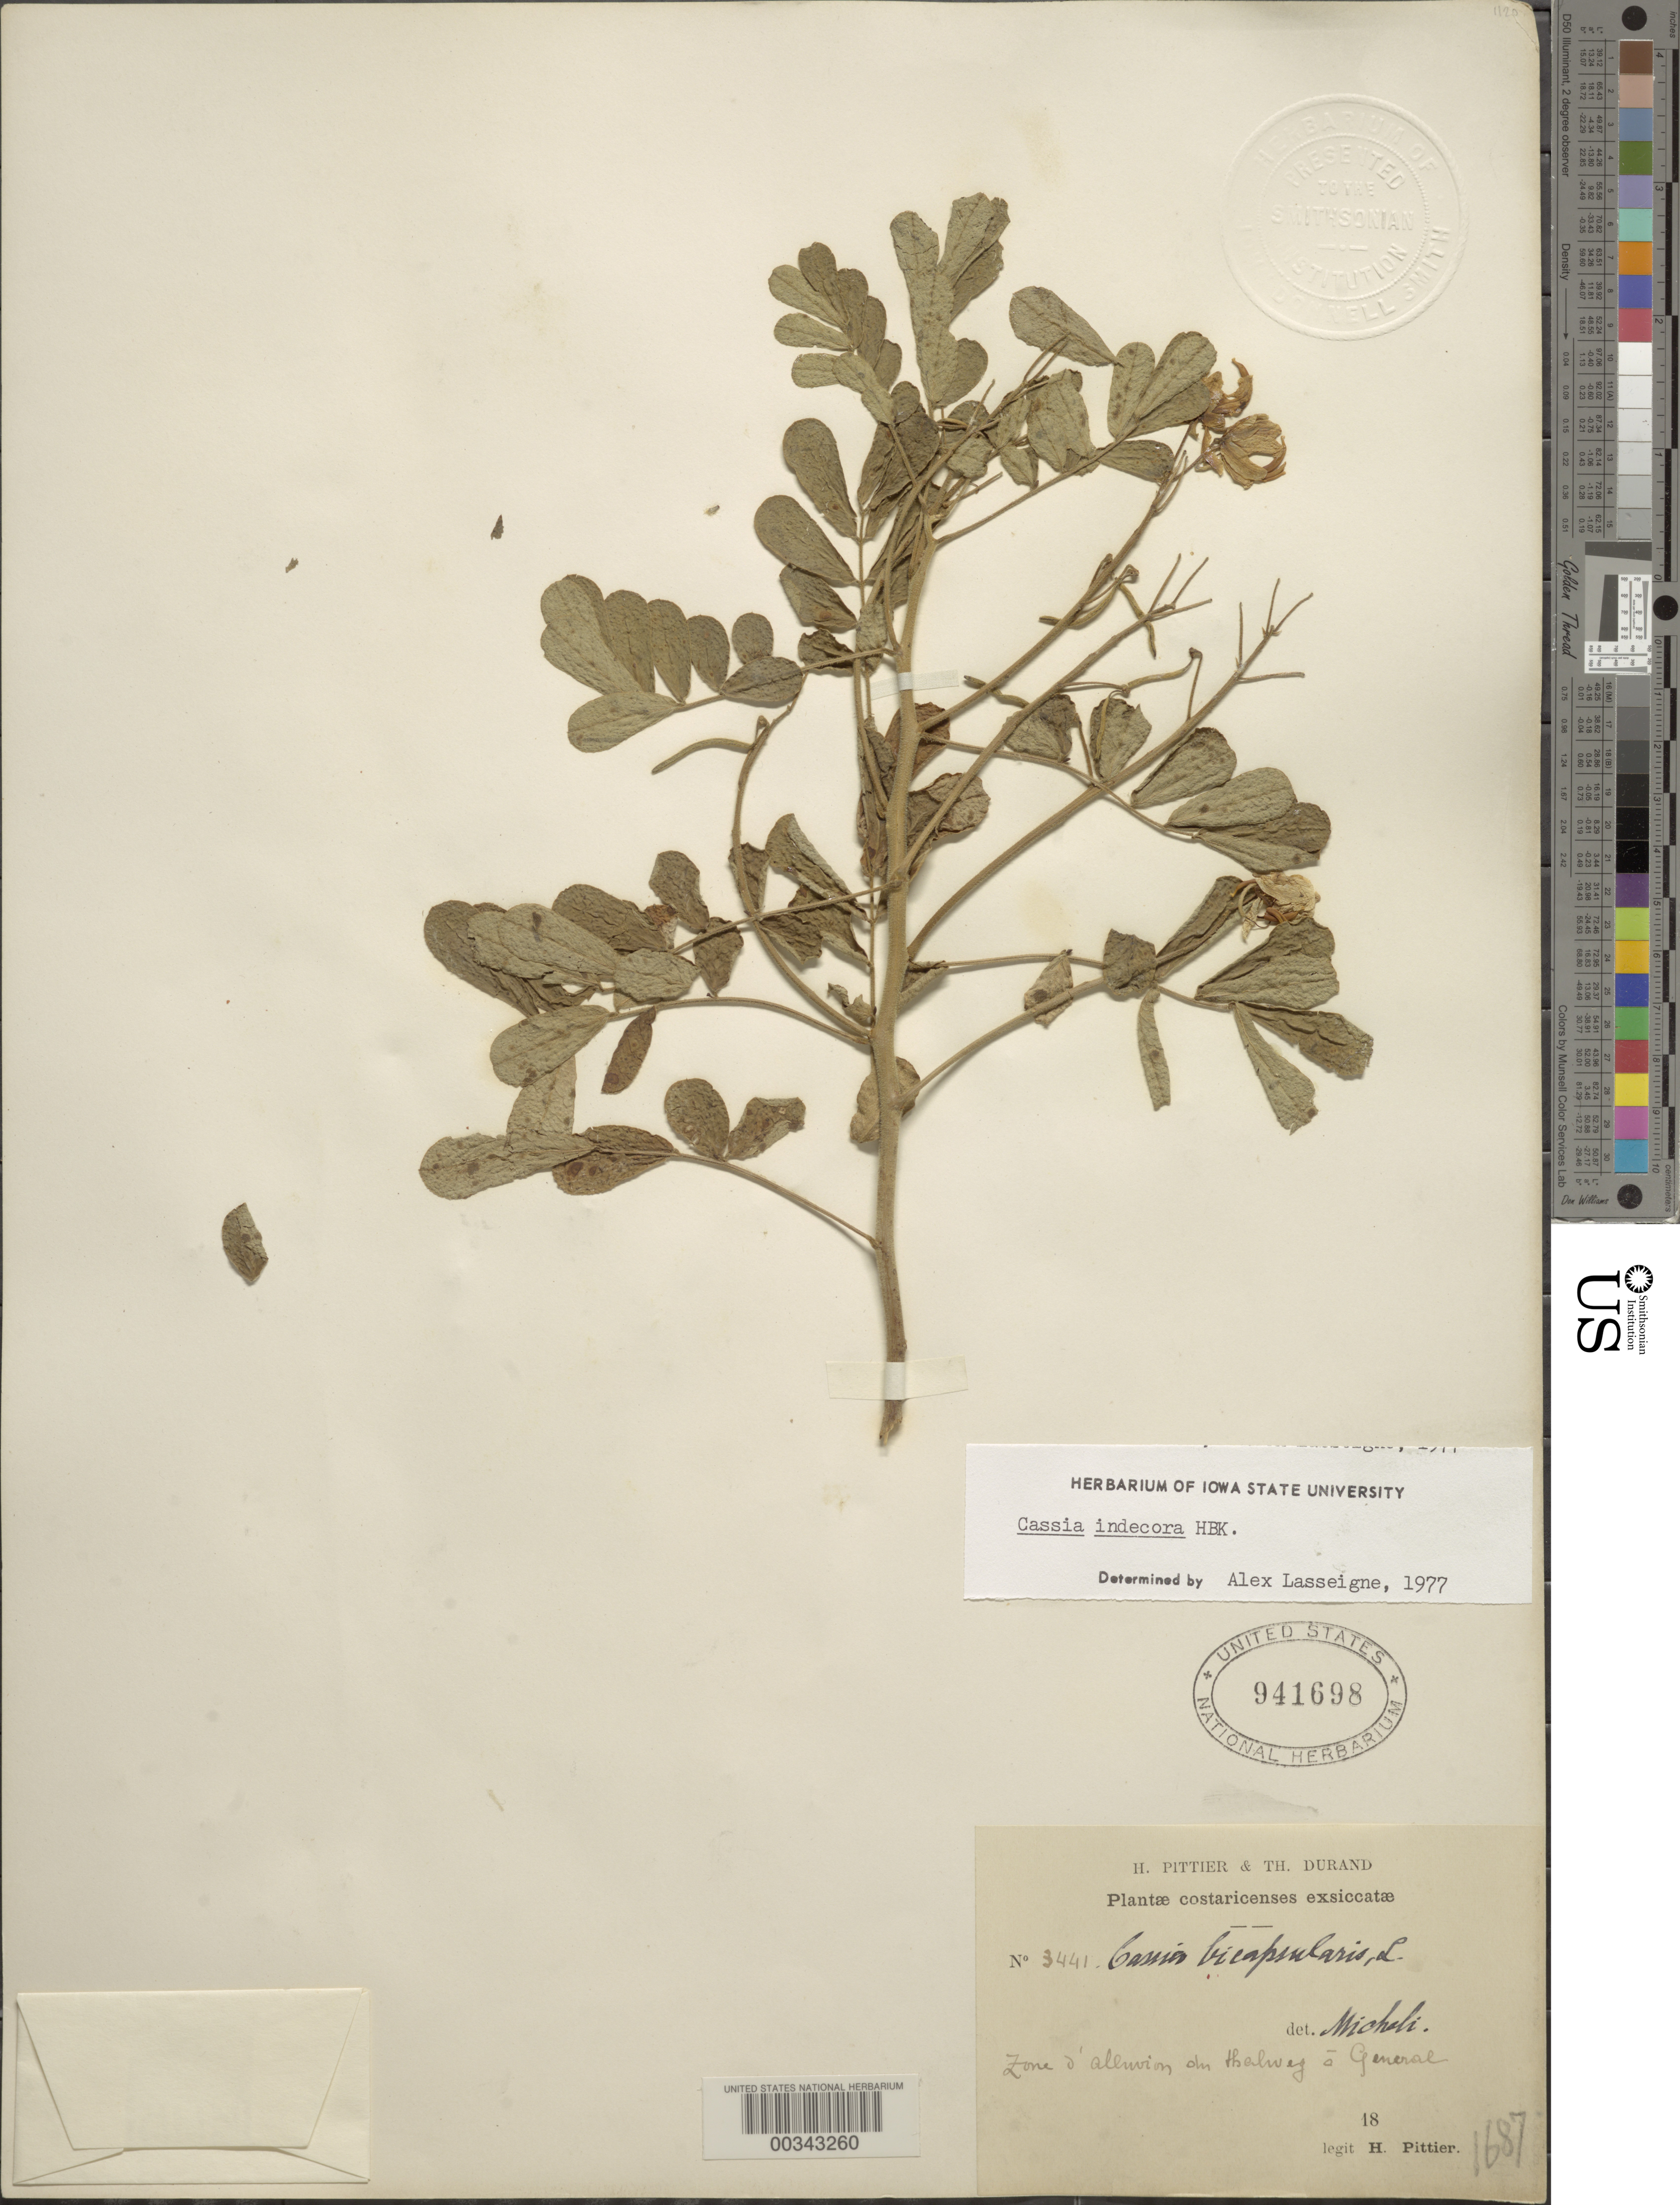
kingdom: Plantae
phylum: Tracheophyta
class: Magnoliopsida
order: Fabales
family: Fabaceae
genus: Senna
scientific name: Senna pendula var. advena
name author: (Vogel) H.S. Irwin & Barneby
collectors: H. F. Pittier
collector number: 3441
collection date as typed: Jan 1891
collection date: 1891-01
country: Costa Rica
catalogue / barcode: US 941698